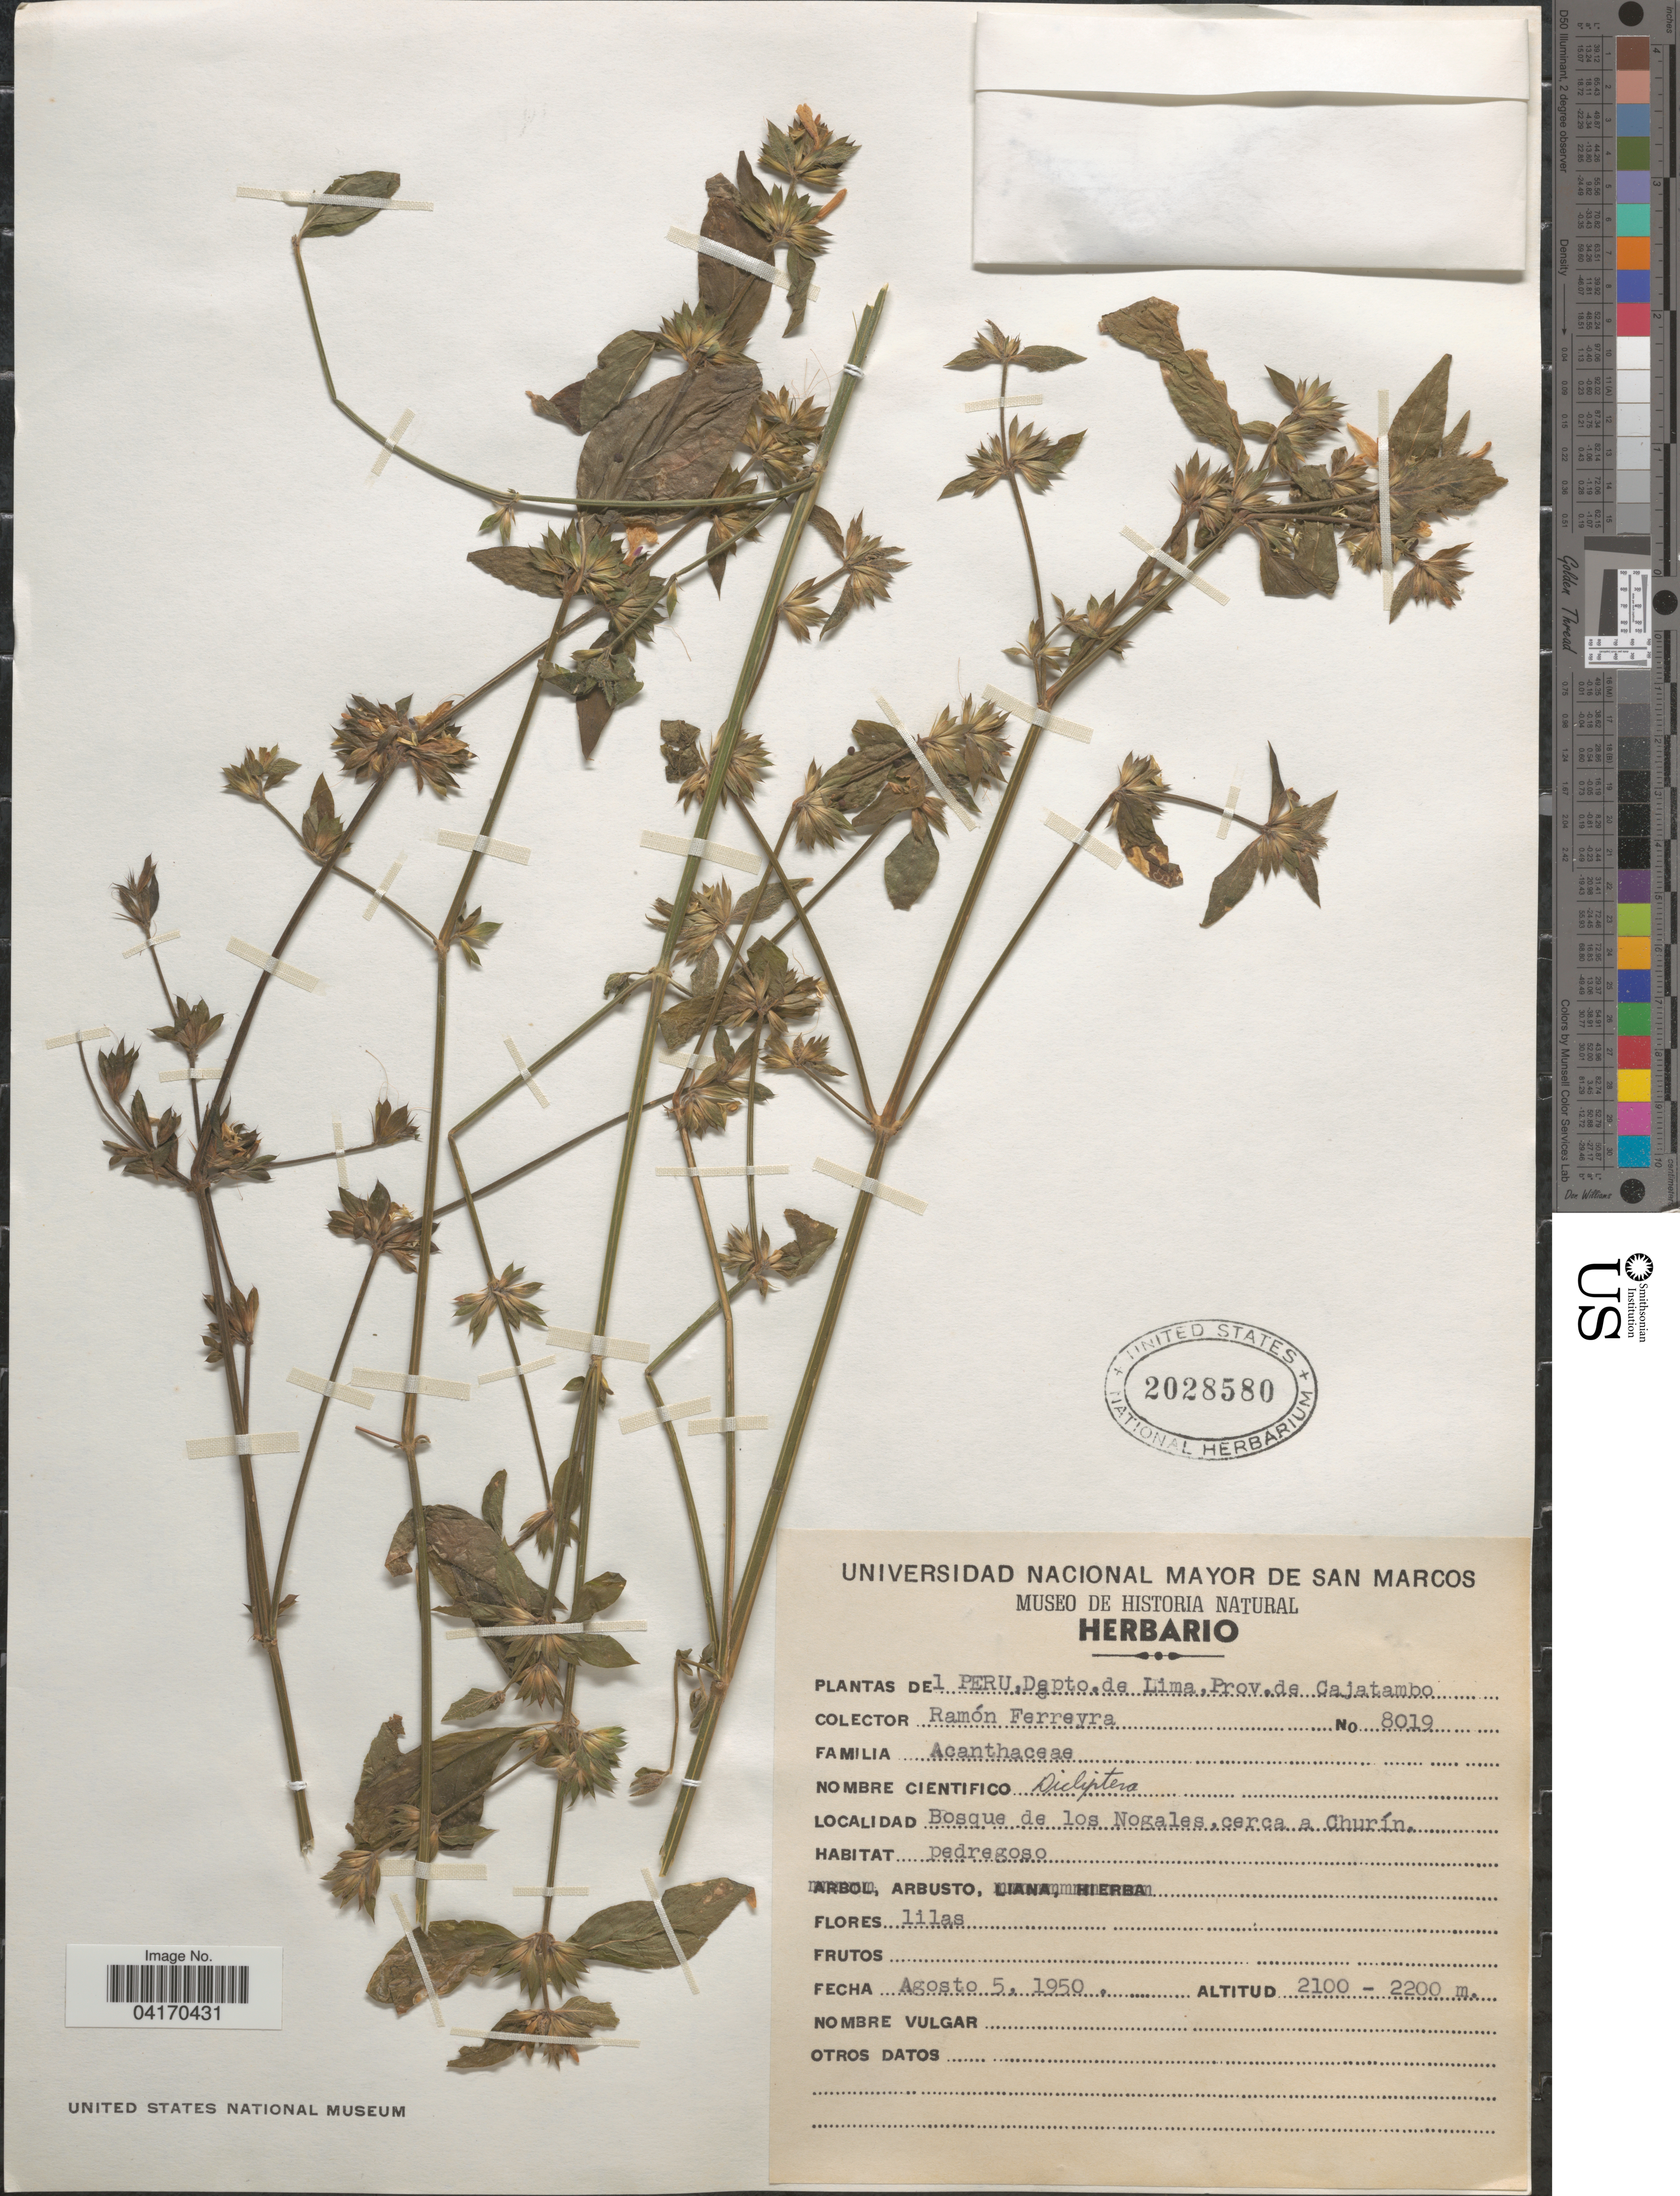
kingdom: Plantae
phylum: Tracheophyta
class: Magnoliopsida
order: Lamiales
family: Acanthaceae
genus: Dicliptera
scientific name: Dicliptera sp.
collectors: R. A. Ferreyra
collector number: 8019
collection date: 1950-08-05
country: Peru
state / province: Lima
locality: Depto. de Lima, Prov. de Cajatambo. Bosque de los Nogales, cerca a Churín.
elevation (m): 2100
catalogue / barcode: US 2028580